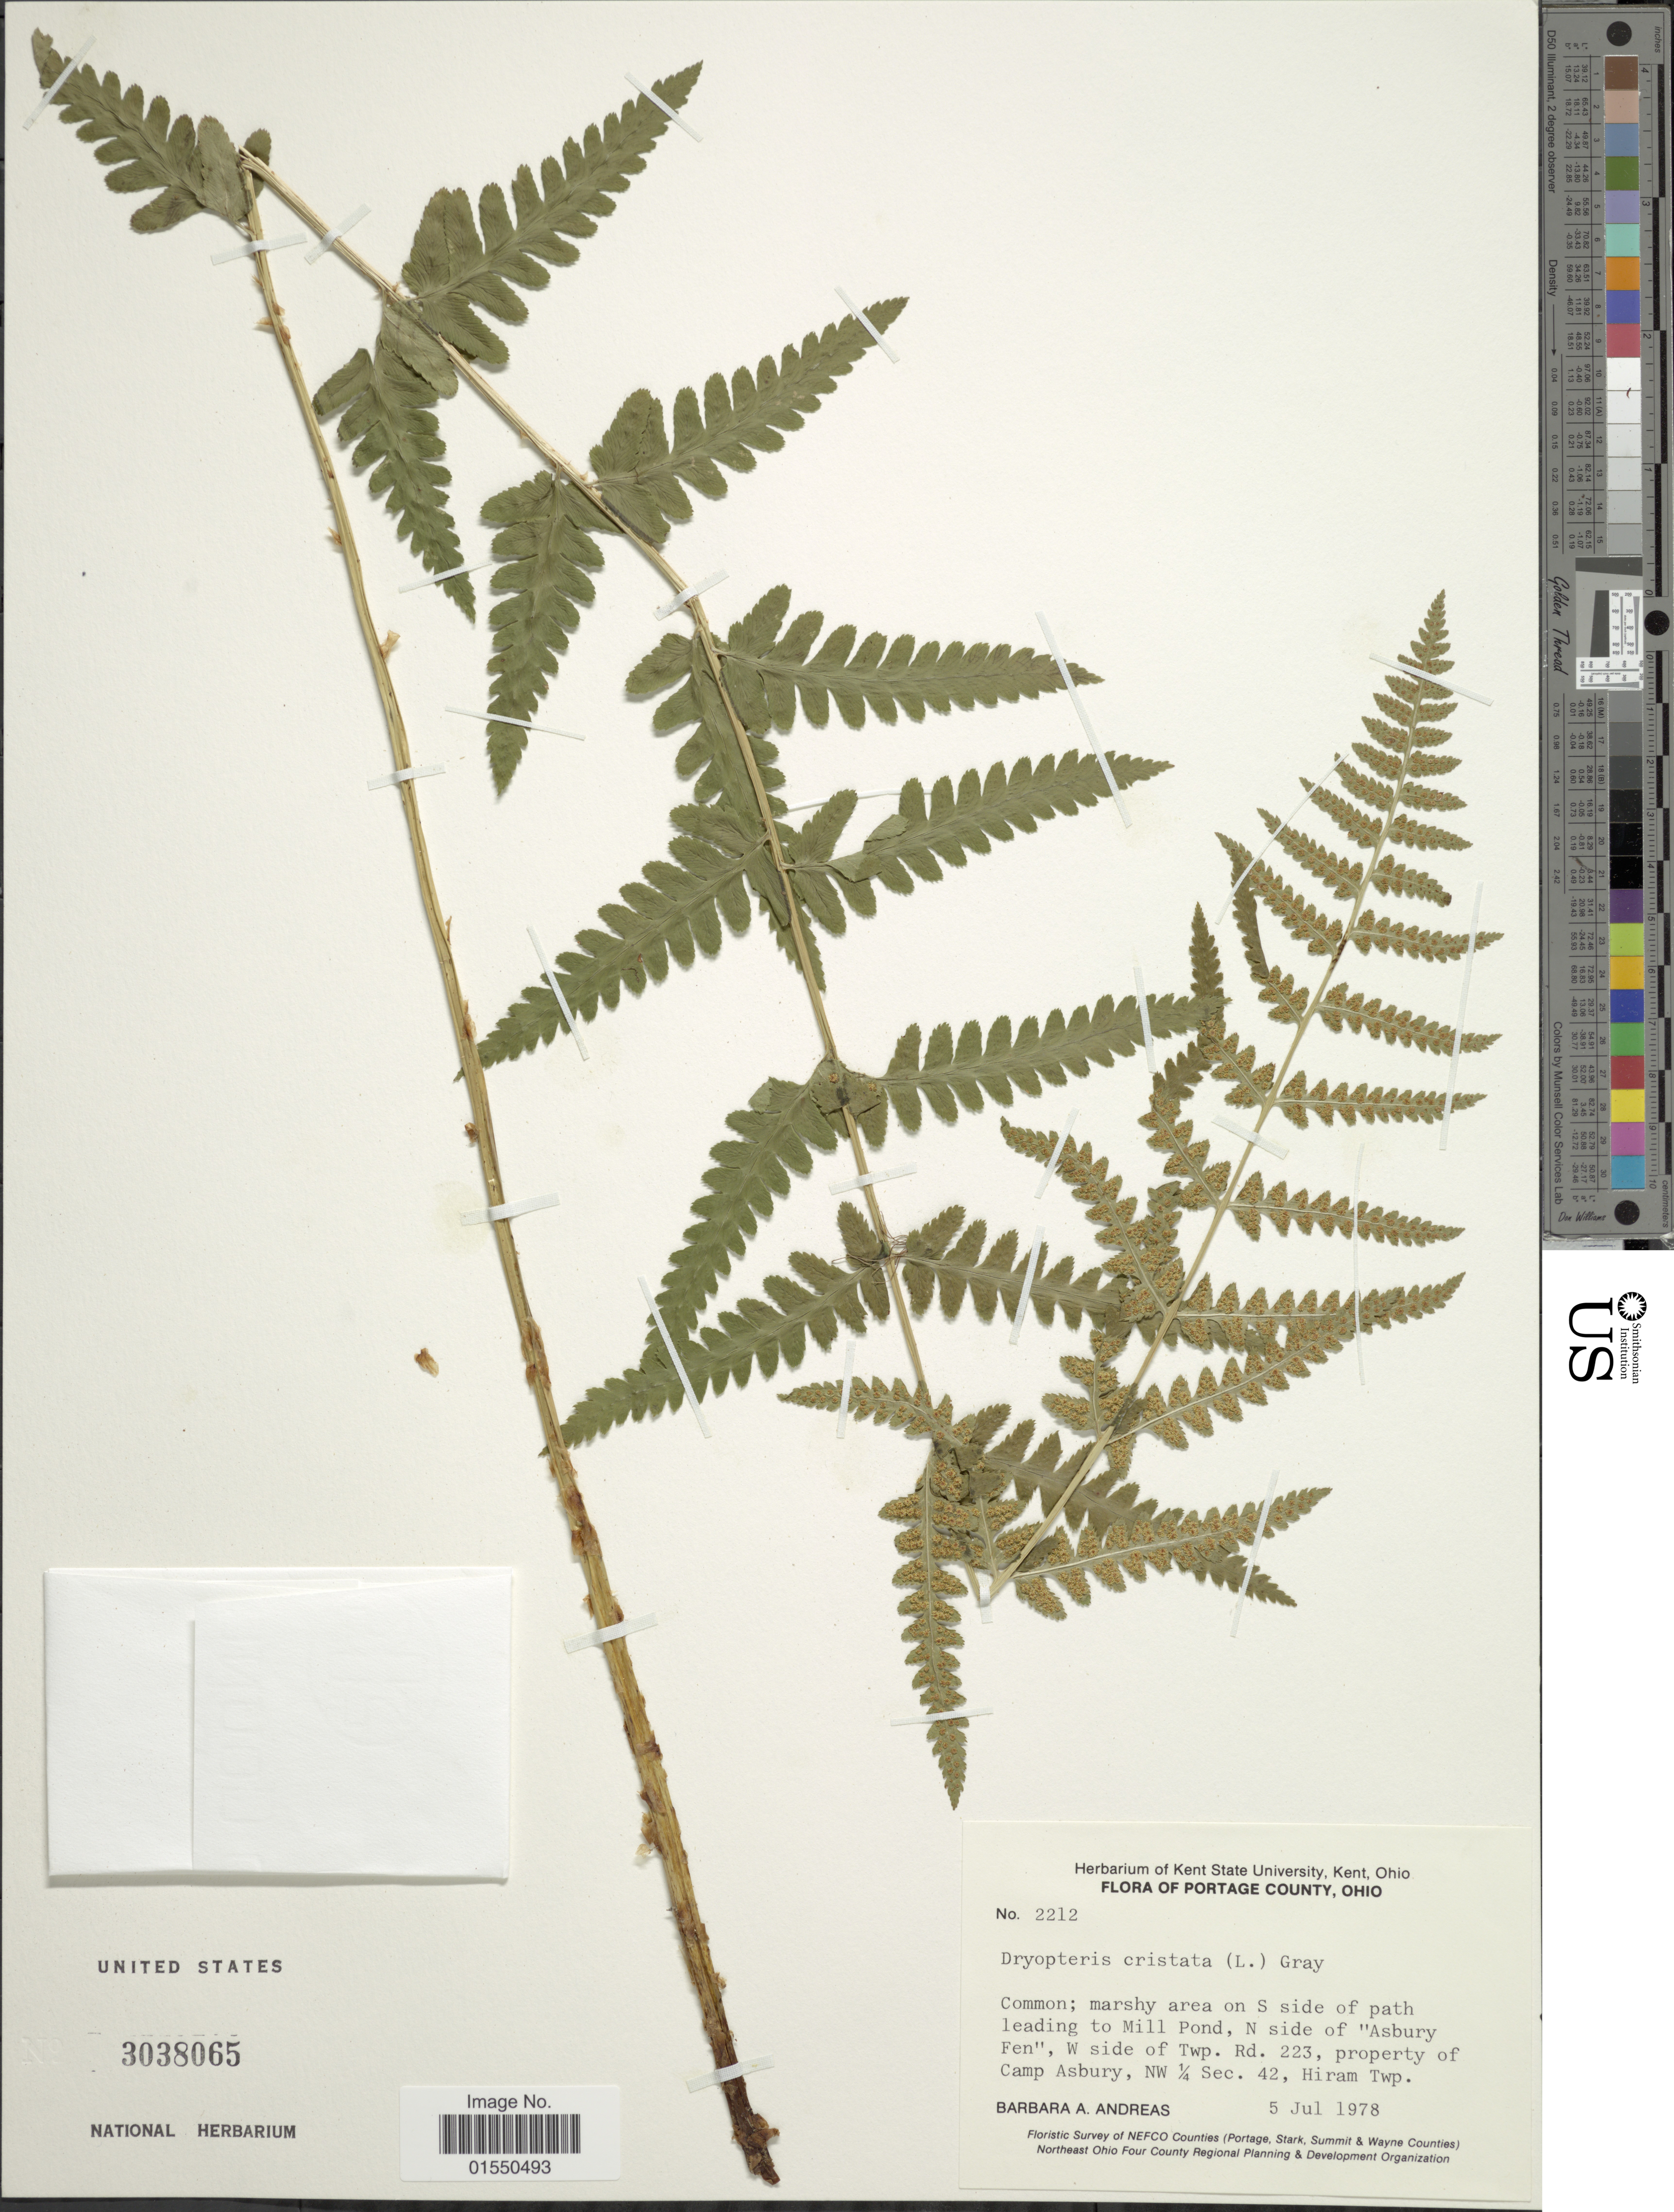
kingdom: Plantae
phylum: Tracheophyta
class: Polypodiopsida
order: Polypodiales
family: Dryopteridaceae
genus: Dryopteris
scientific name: Dryopteris cristata var. spinulosa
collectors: B. A. Andreas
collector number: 2212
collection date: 1978-07-05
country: United States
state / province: Ohio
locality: Portage County, Common; marshy area on S side of path leading to Mill Pond, N side of "Asbury Fen", W side of Twp. Rd. 223, property of Camp Asbury, NW ¼ sec. 42. Hiram Twp.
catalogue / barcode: US 3038065